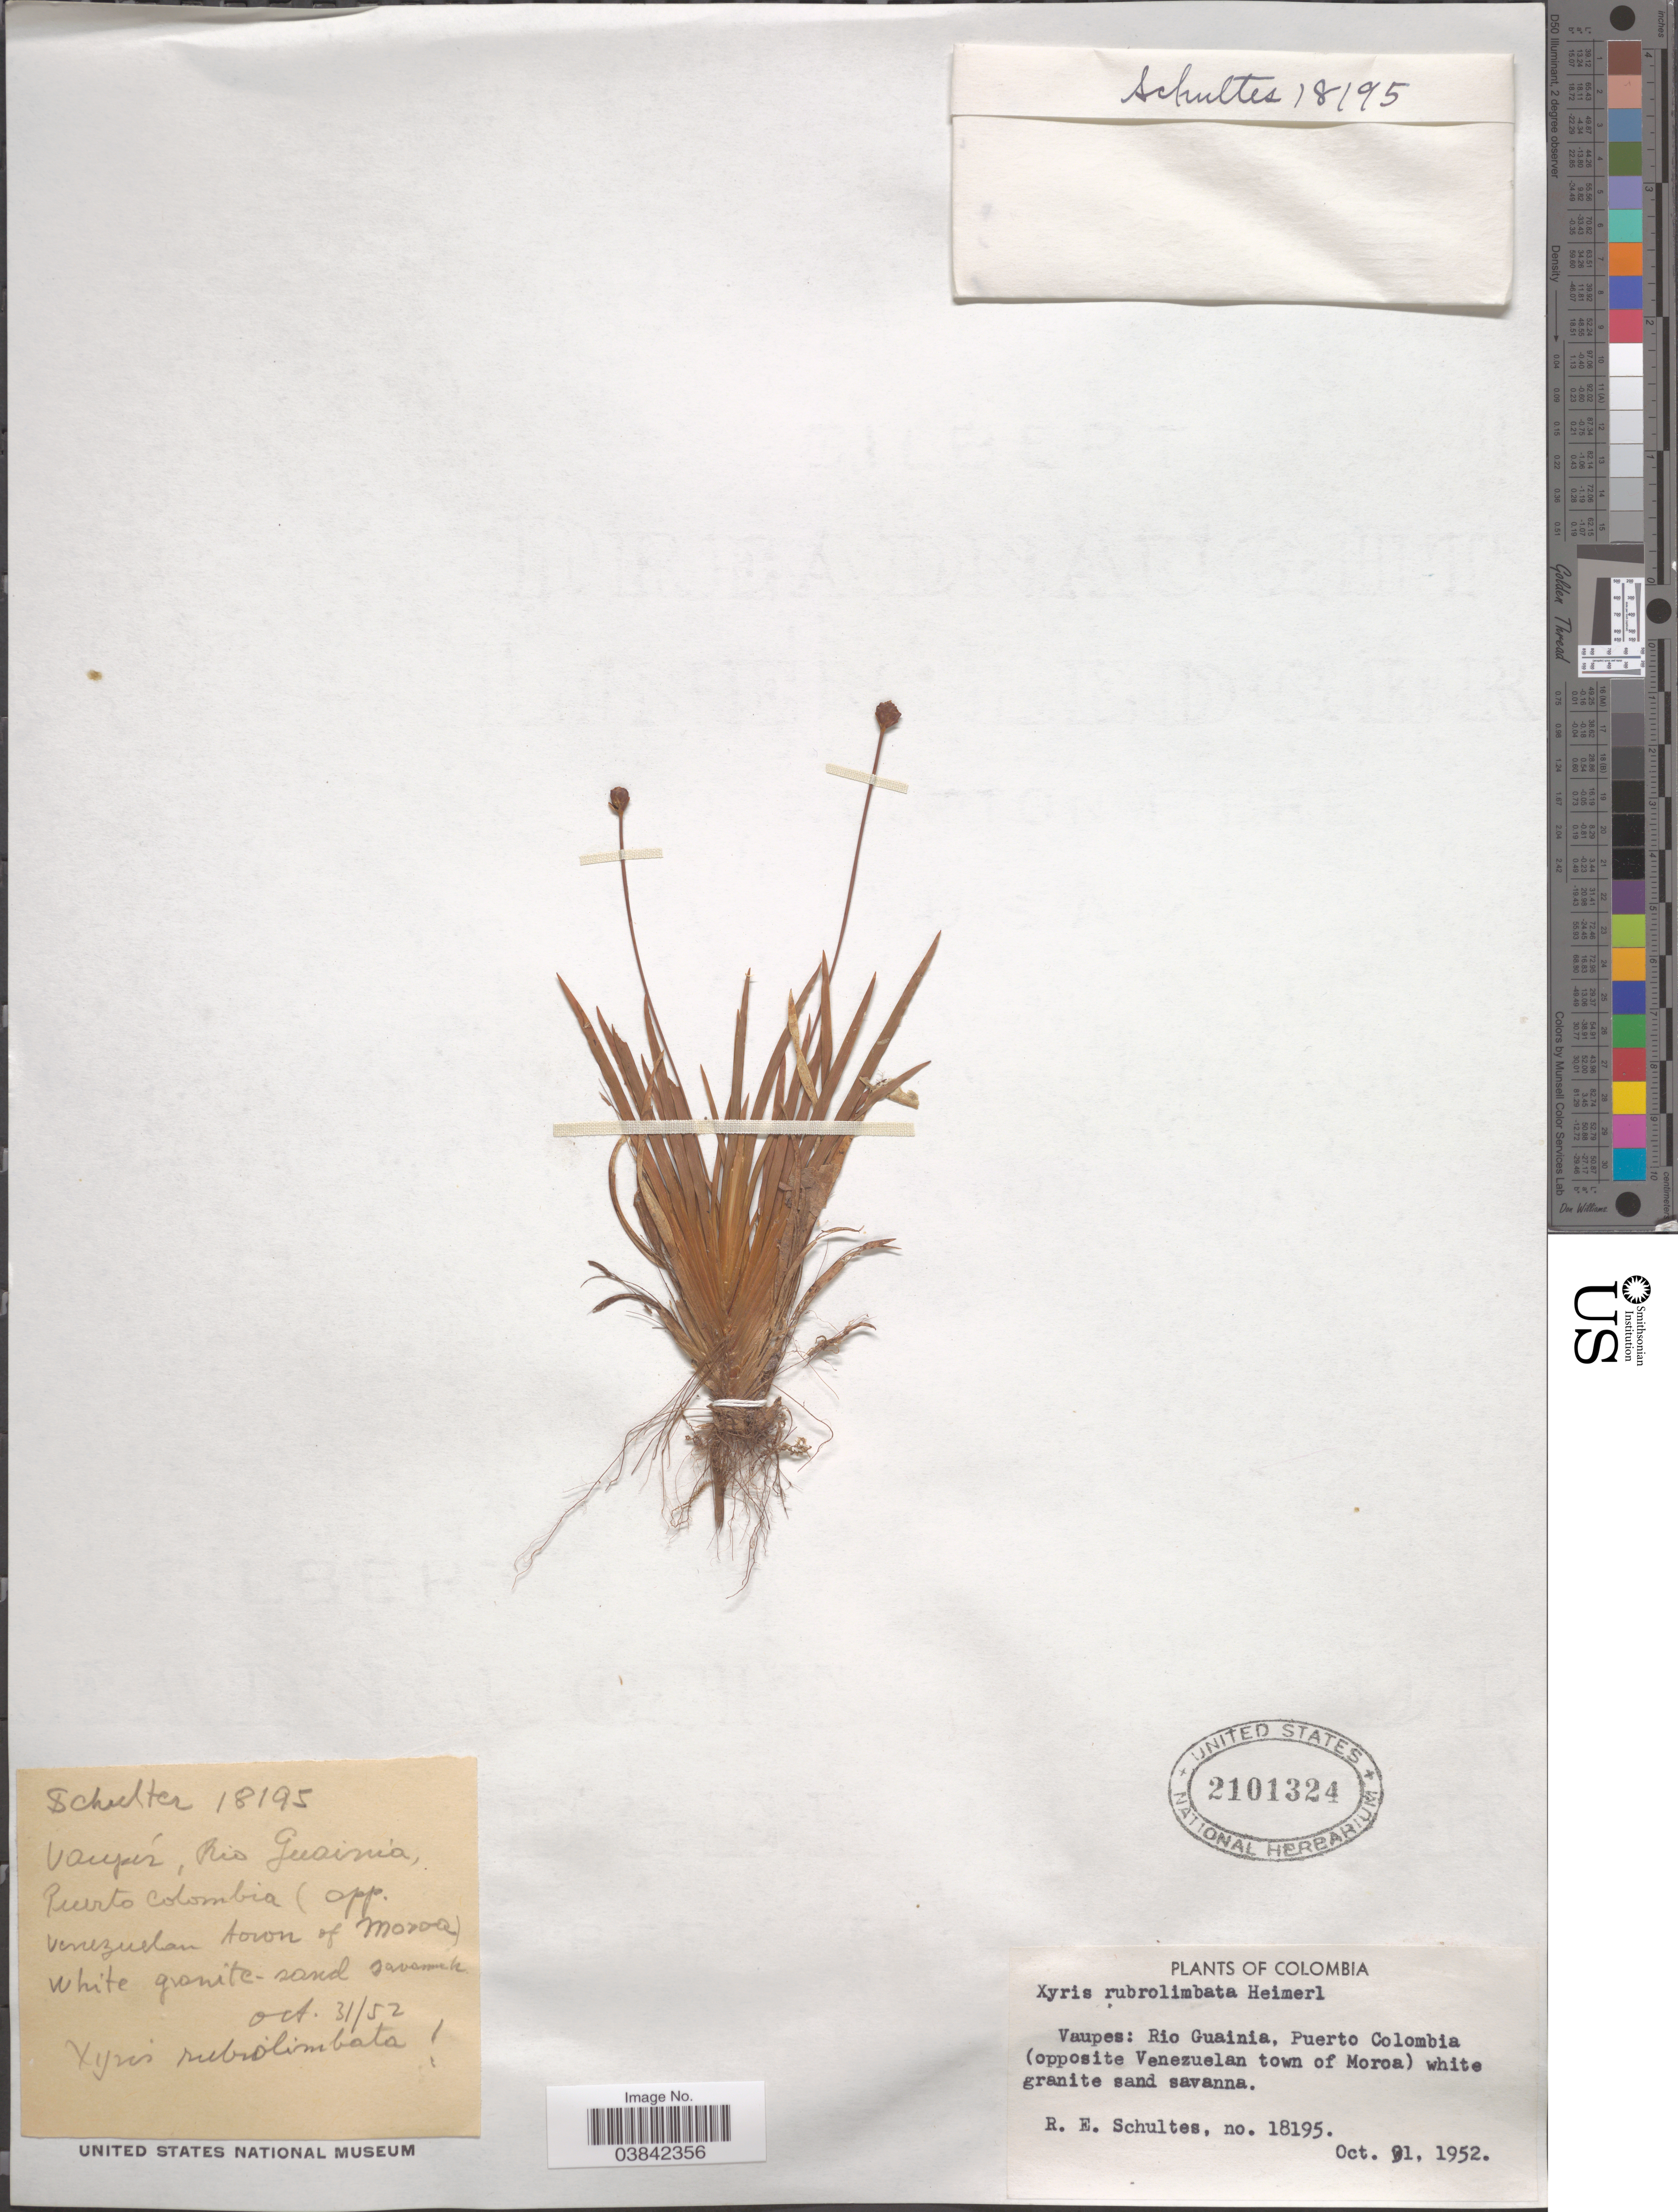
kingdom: Plantae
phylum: Tracheophyta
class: Liliopsida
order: Poales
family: Xyridaceae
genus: Xyris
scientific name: Xyris rubrolimbata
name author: Heimerl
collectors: R. E. Schultes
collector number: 18195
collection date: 1952-10-01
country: Colombia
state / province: Vaupés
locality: Rio Guainia, Puerto Colombia (opposite Venezuelan town of Moroa) white granite sand savanna.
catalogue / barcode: US 2101324